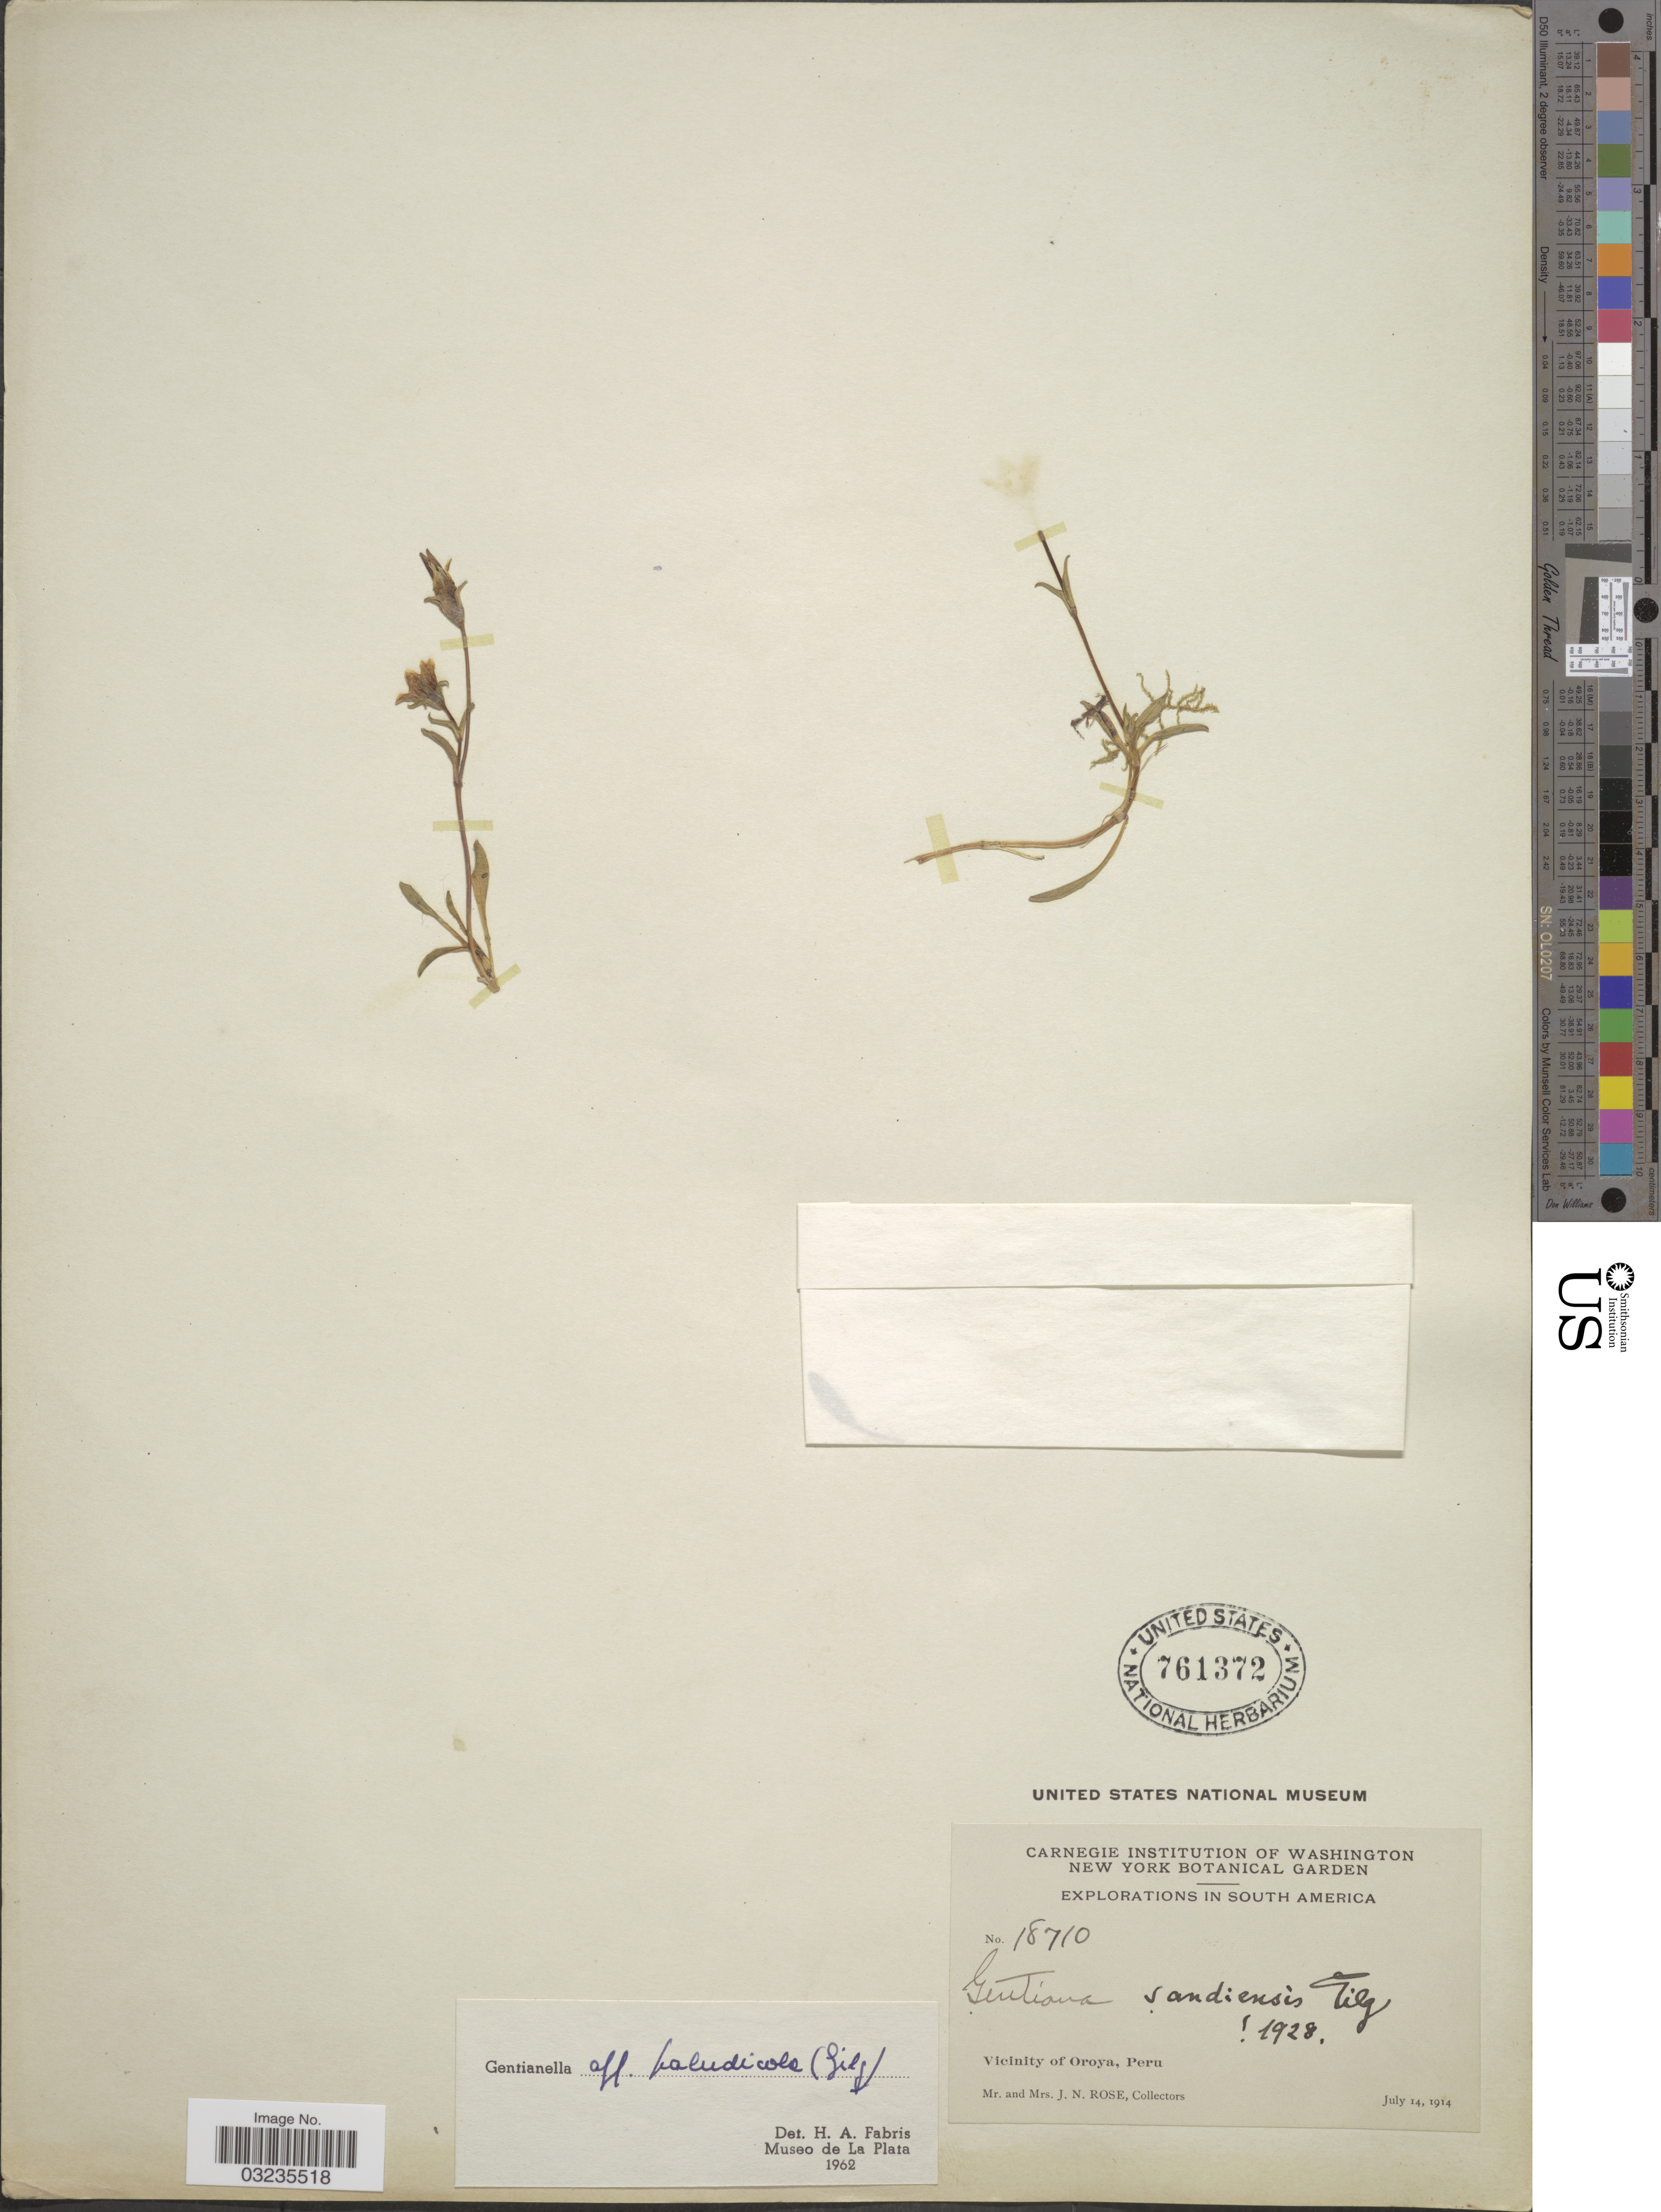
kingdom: Plantae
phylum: Tracheophyta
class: Magnoliopsida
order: Gentianales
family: Gentianaceae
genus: Gentiana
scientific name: Gentiana paludicola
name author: Gilg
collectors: J. N. Rose & L. B. Rose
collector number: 18710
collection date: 1914-07-14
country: Peru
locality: Vicinity of Oroya.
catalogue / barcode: US 761372